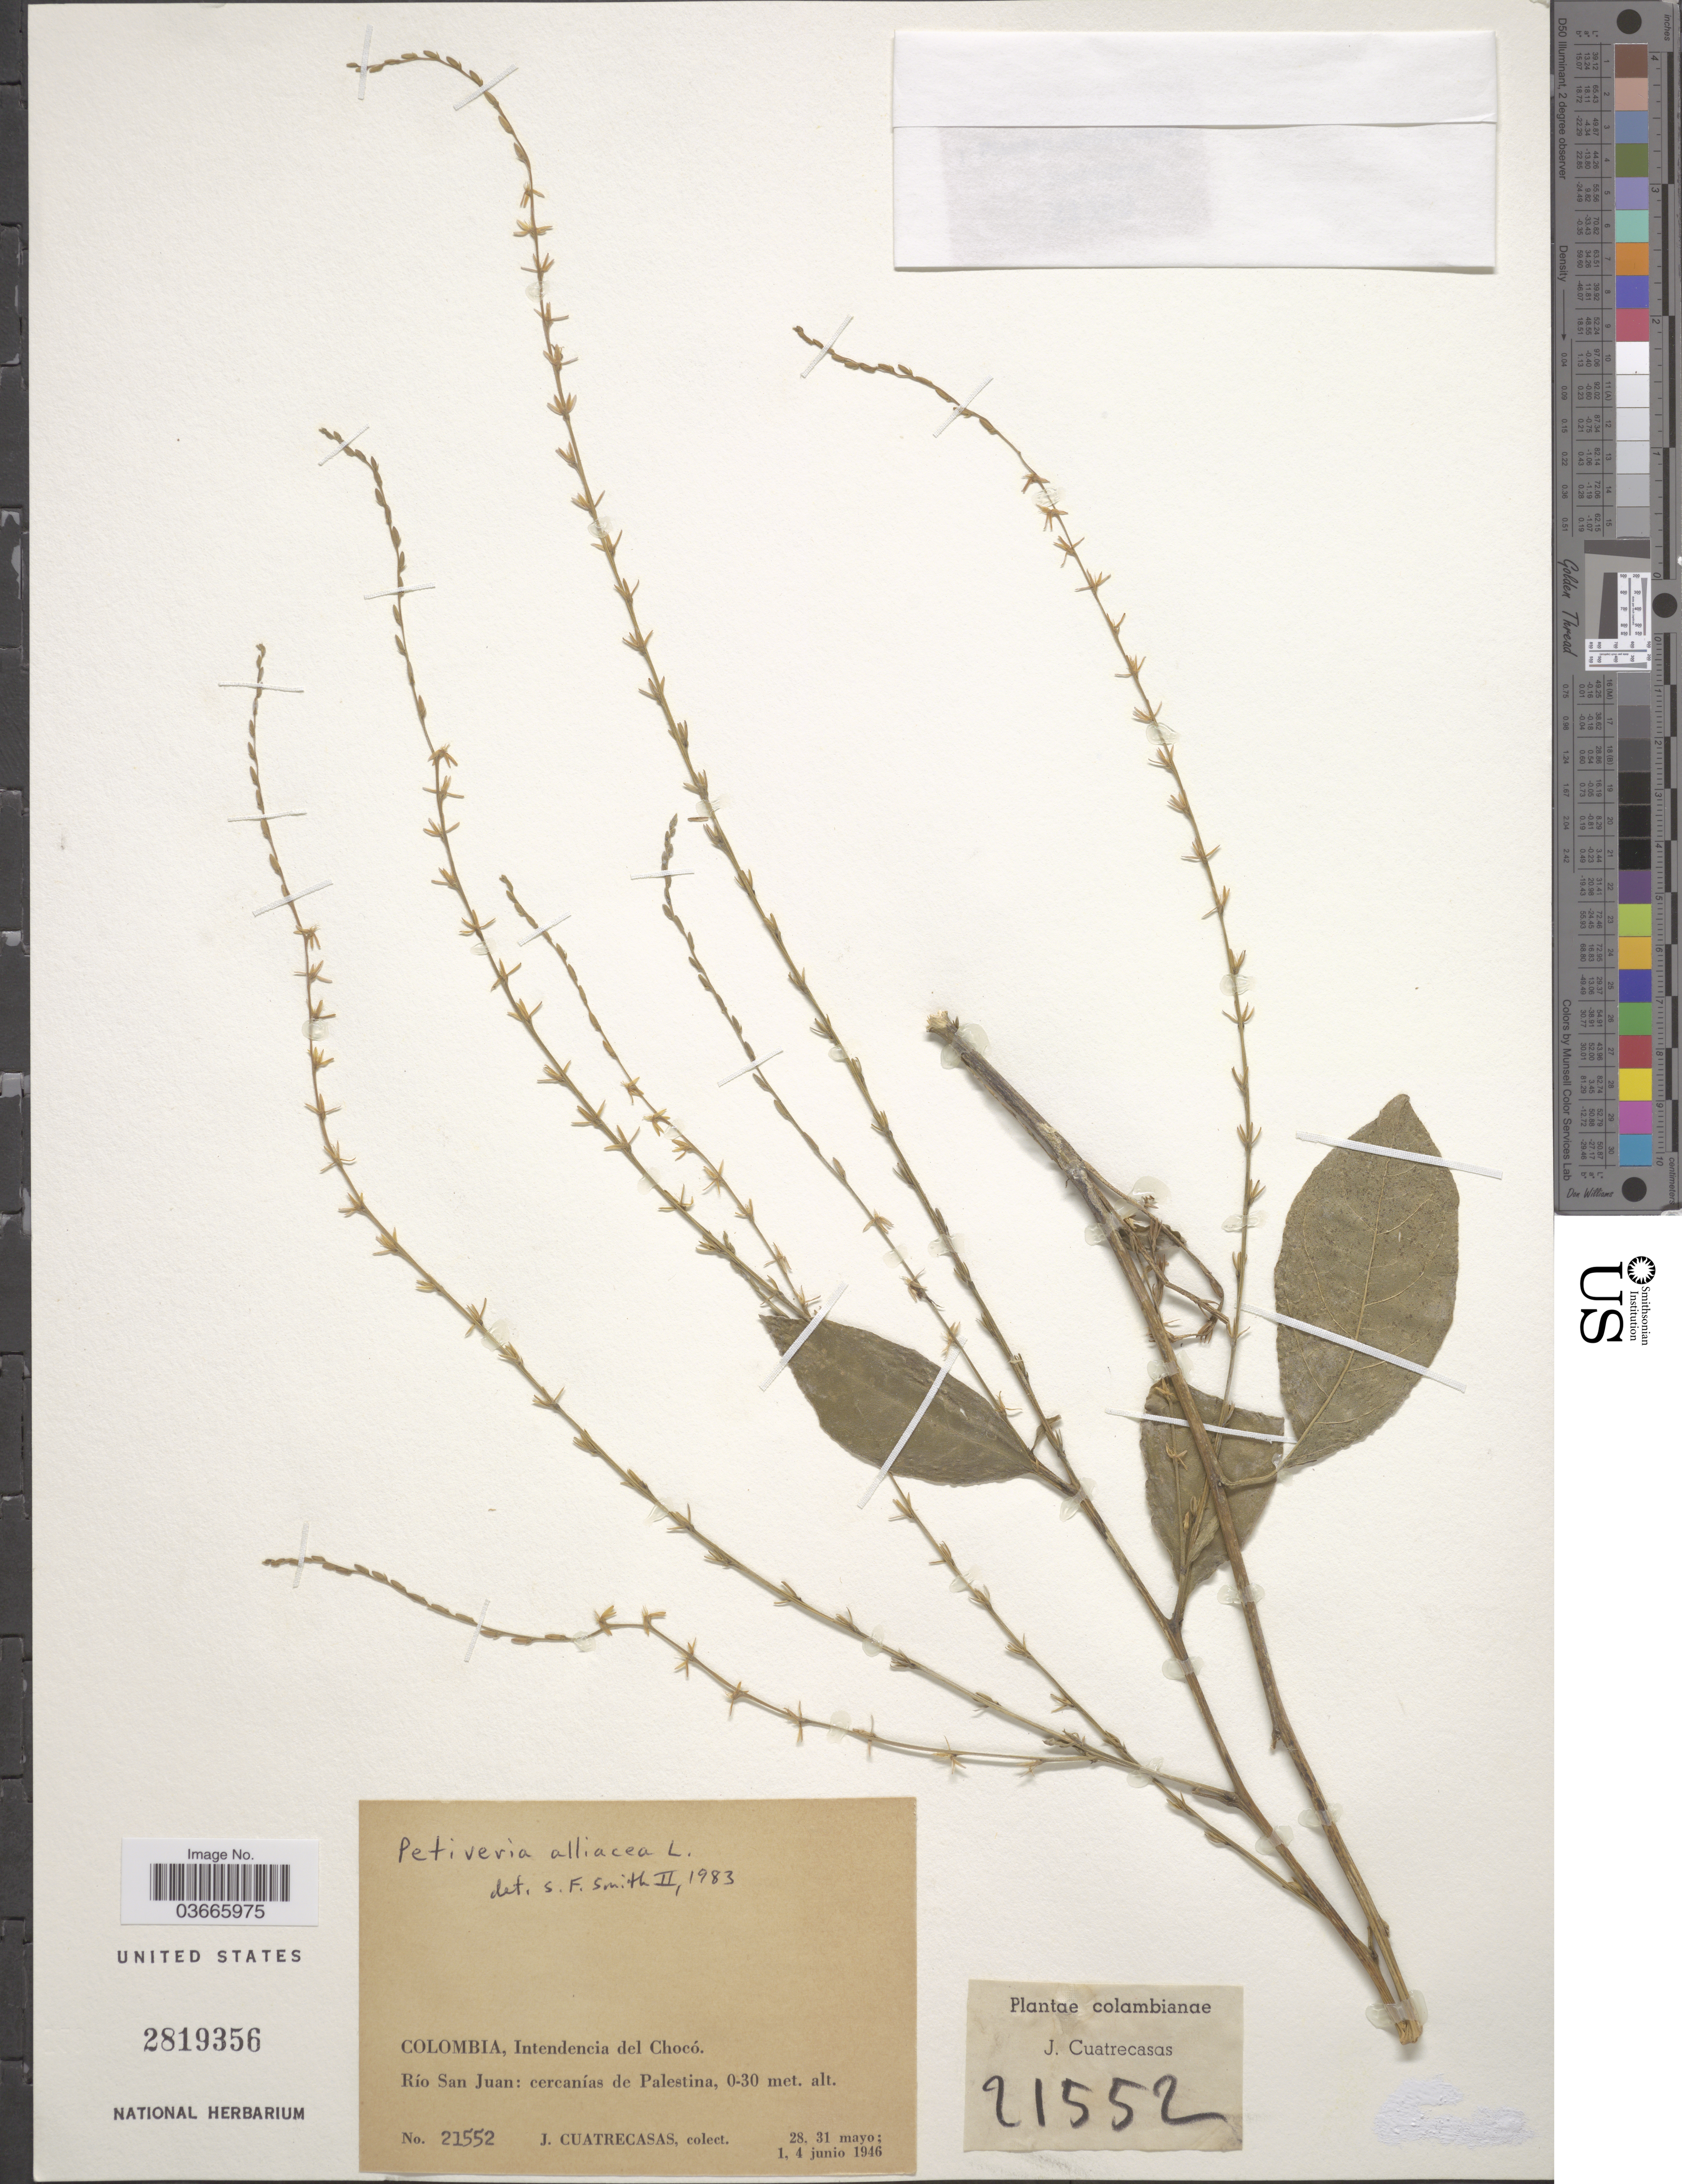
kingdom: Plantae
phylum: Tracheophyta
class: Magnoliopsida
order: Caryophyllales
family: Phytolaccaceae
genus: Petiveria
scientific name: Petiveria alliacea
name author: L.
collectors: J. Cuatrecasas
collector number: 21552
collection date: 1946-05-04/1946-06-01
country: Colombia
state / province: Chocó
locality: Intendencia del Chocó. Río San Juan: cercanías de Palestina.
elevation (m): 0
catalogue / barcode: US 2819356